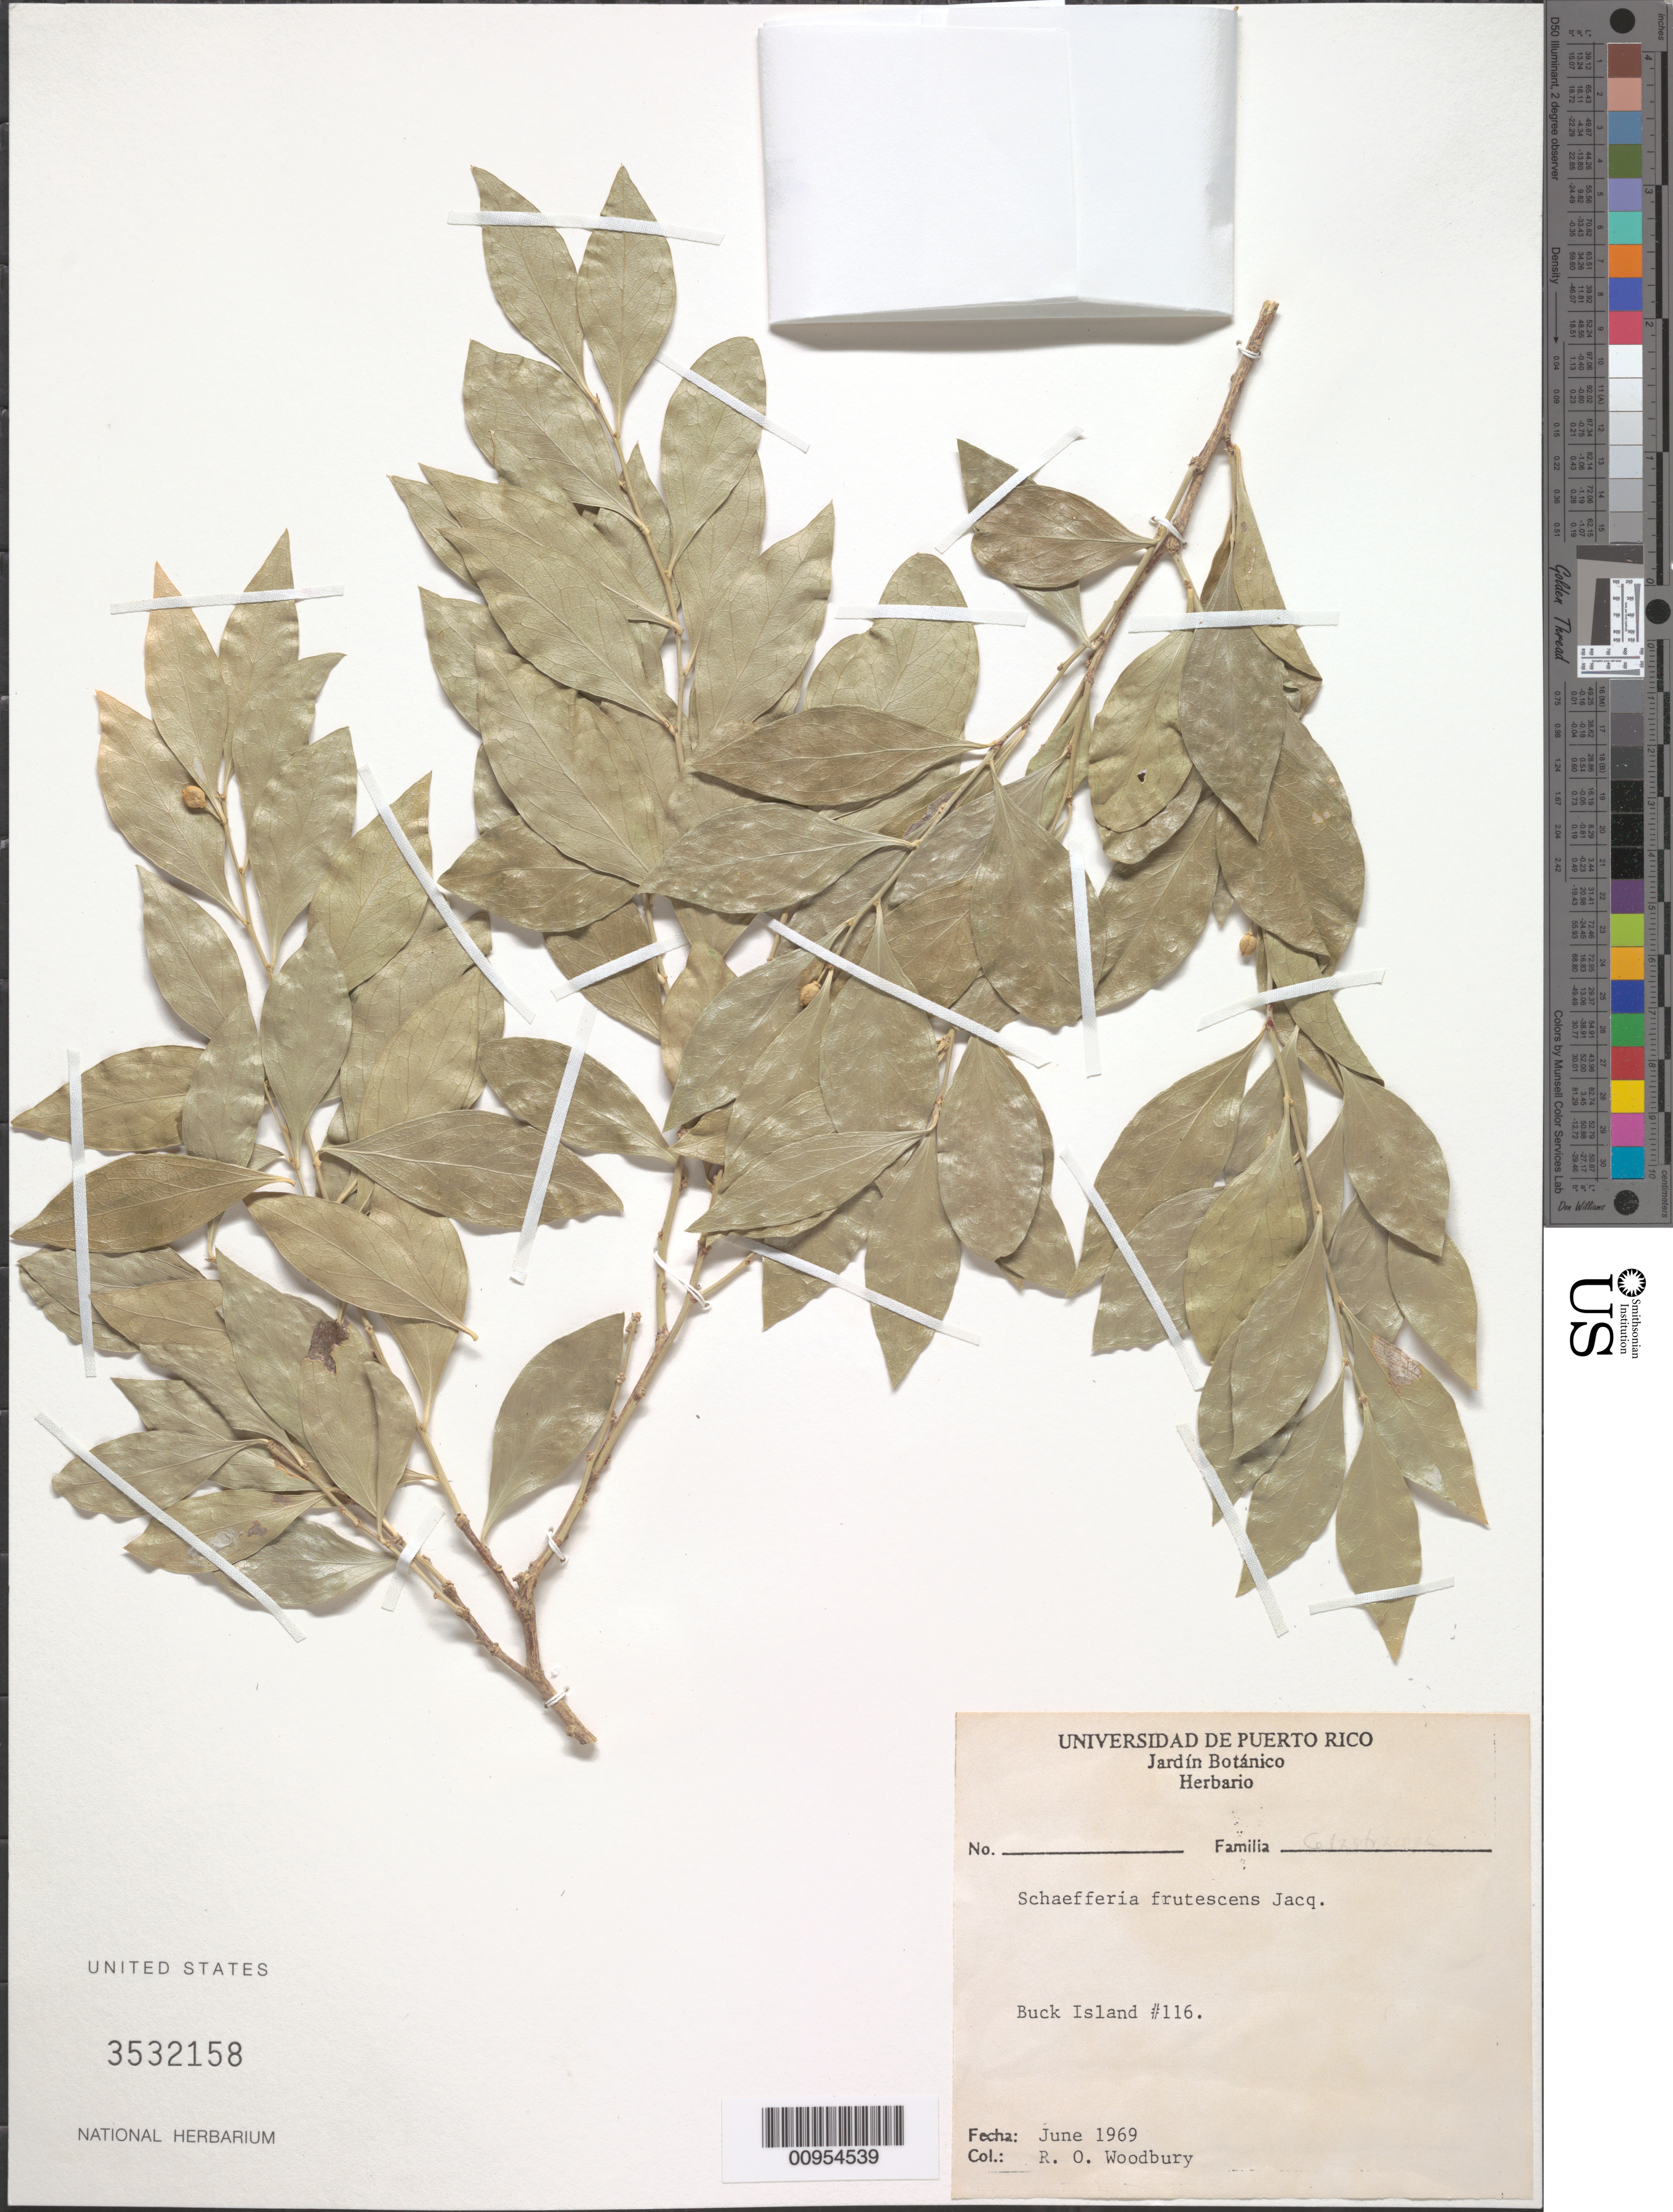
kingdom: Plantae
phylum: Tracheophyta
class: Magnoliopsida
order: Celastrales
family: Celastraceae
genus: Schaefferia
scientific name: Schaefferia frutescens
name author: Jacq.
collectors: R. O. Woodbury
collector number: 116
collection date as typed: Jun 1969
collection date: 1969-06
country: Puerto Rico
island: Buck Island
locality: Buck Island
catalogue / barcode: US 3532158